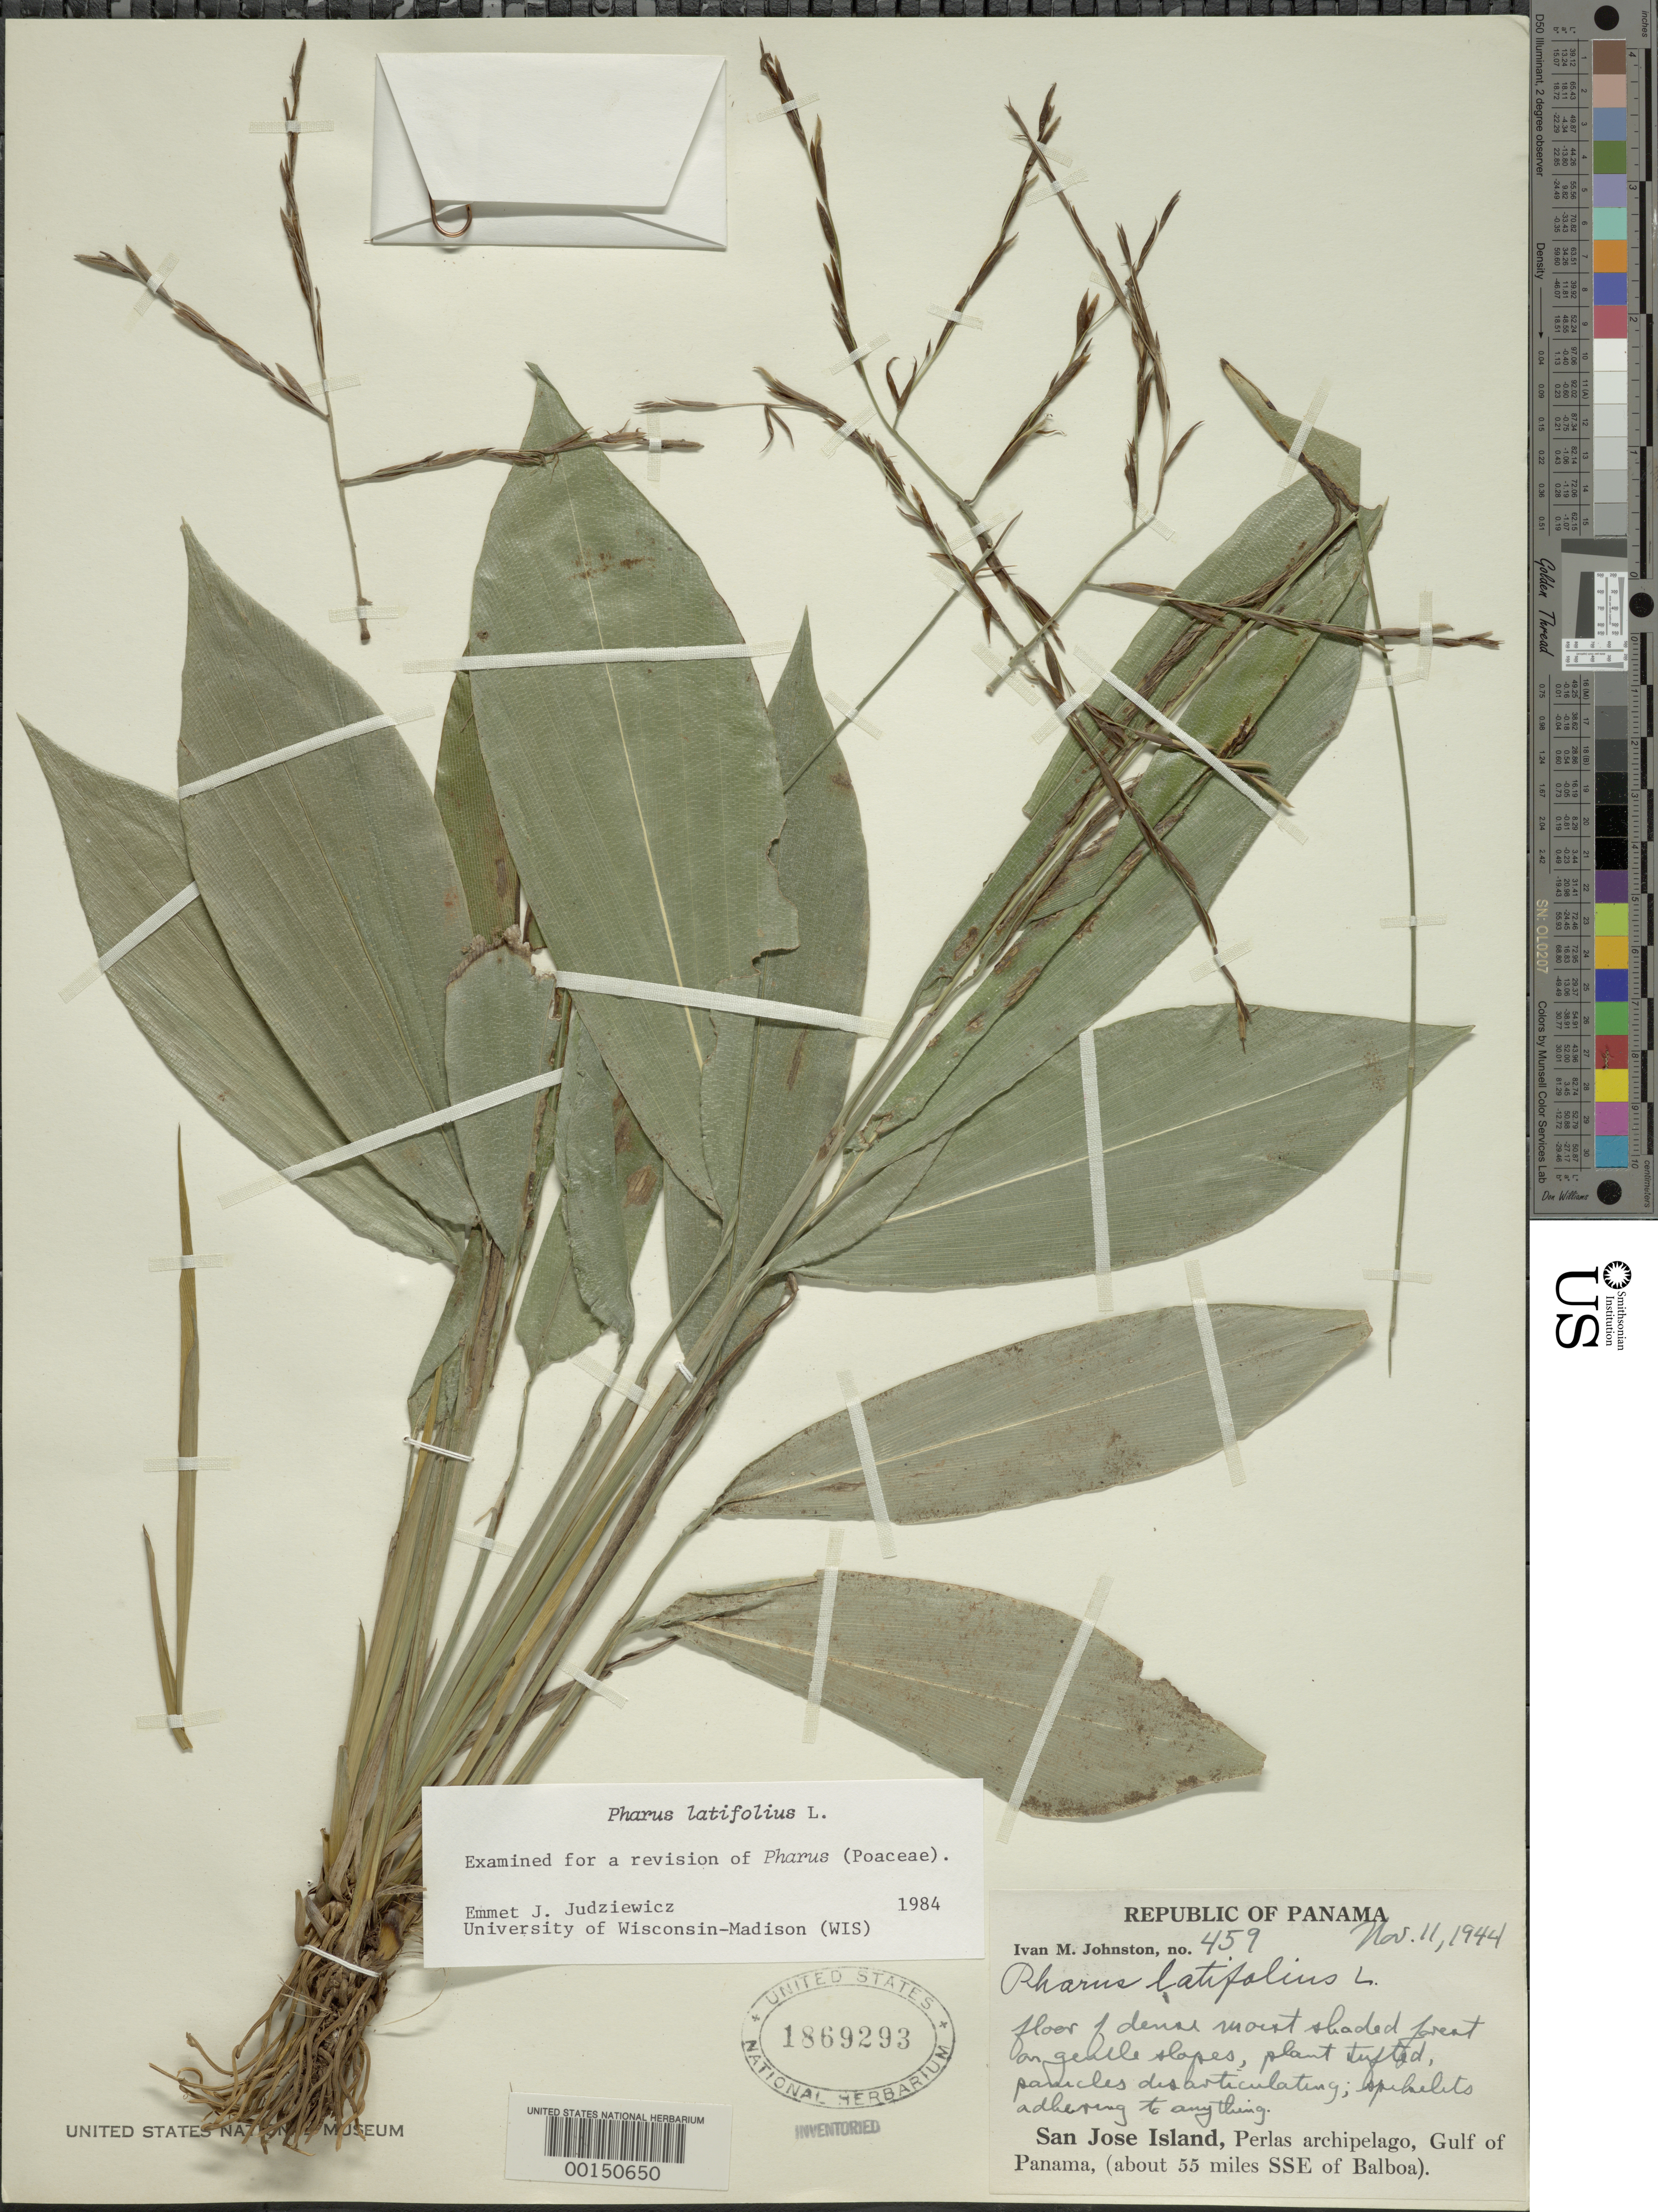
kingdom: Plantae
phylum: Tracheophyta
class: Liliopsida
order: Poales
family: Poaceae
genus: Pharus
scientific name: Pharus latifolius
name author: L.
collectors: I.M. Johnston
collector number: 459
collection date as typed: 11 Nov 1944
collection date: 1944-11-11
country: Panama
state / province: Panamá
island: San José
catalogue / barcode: US 1869293